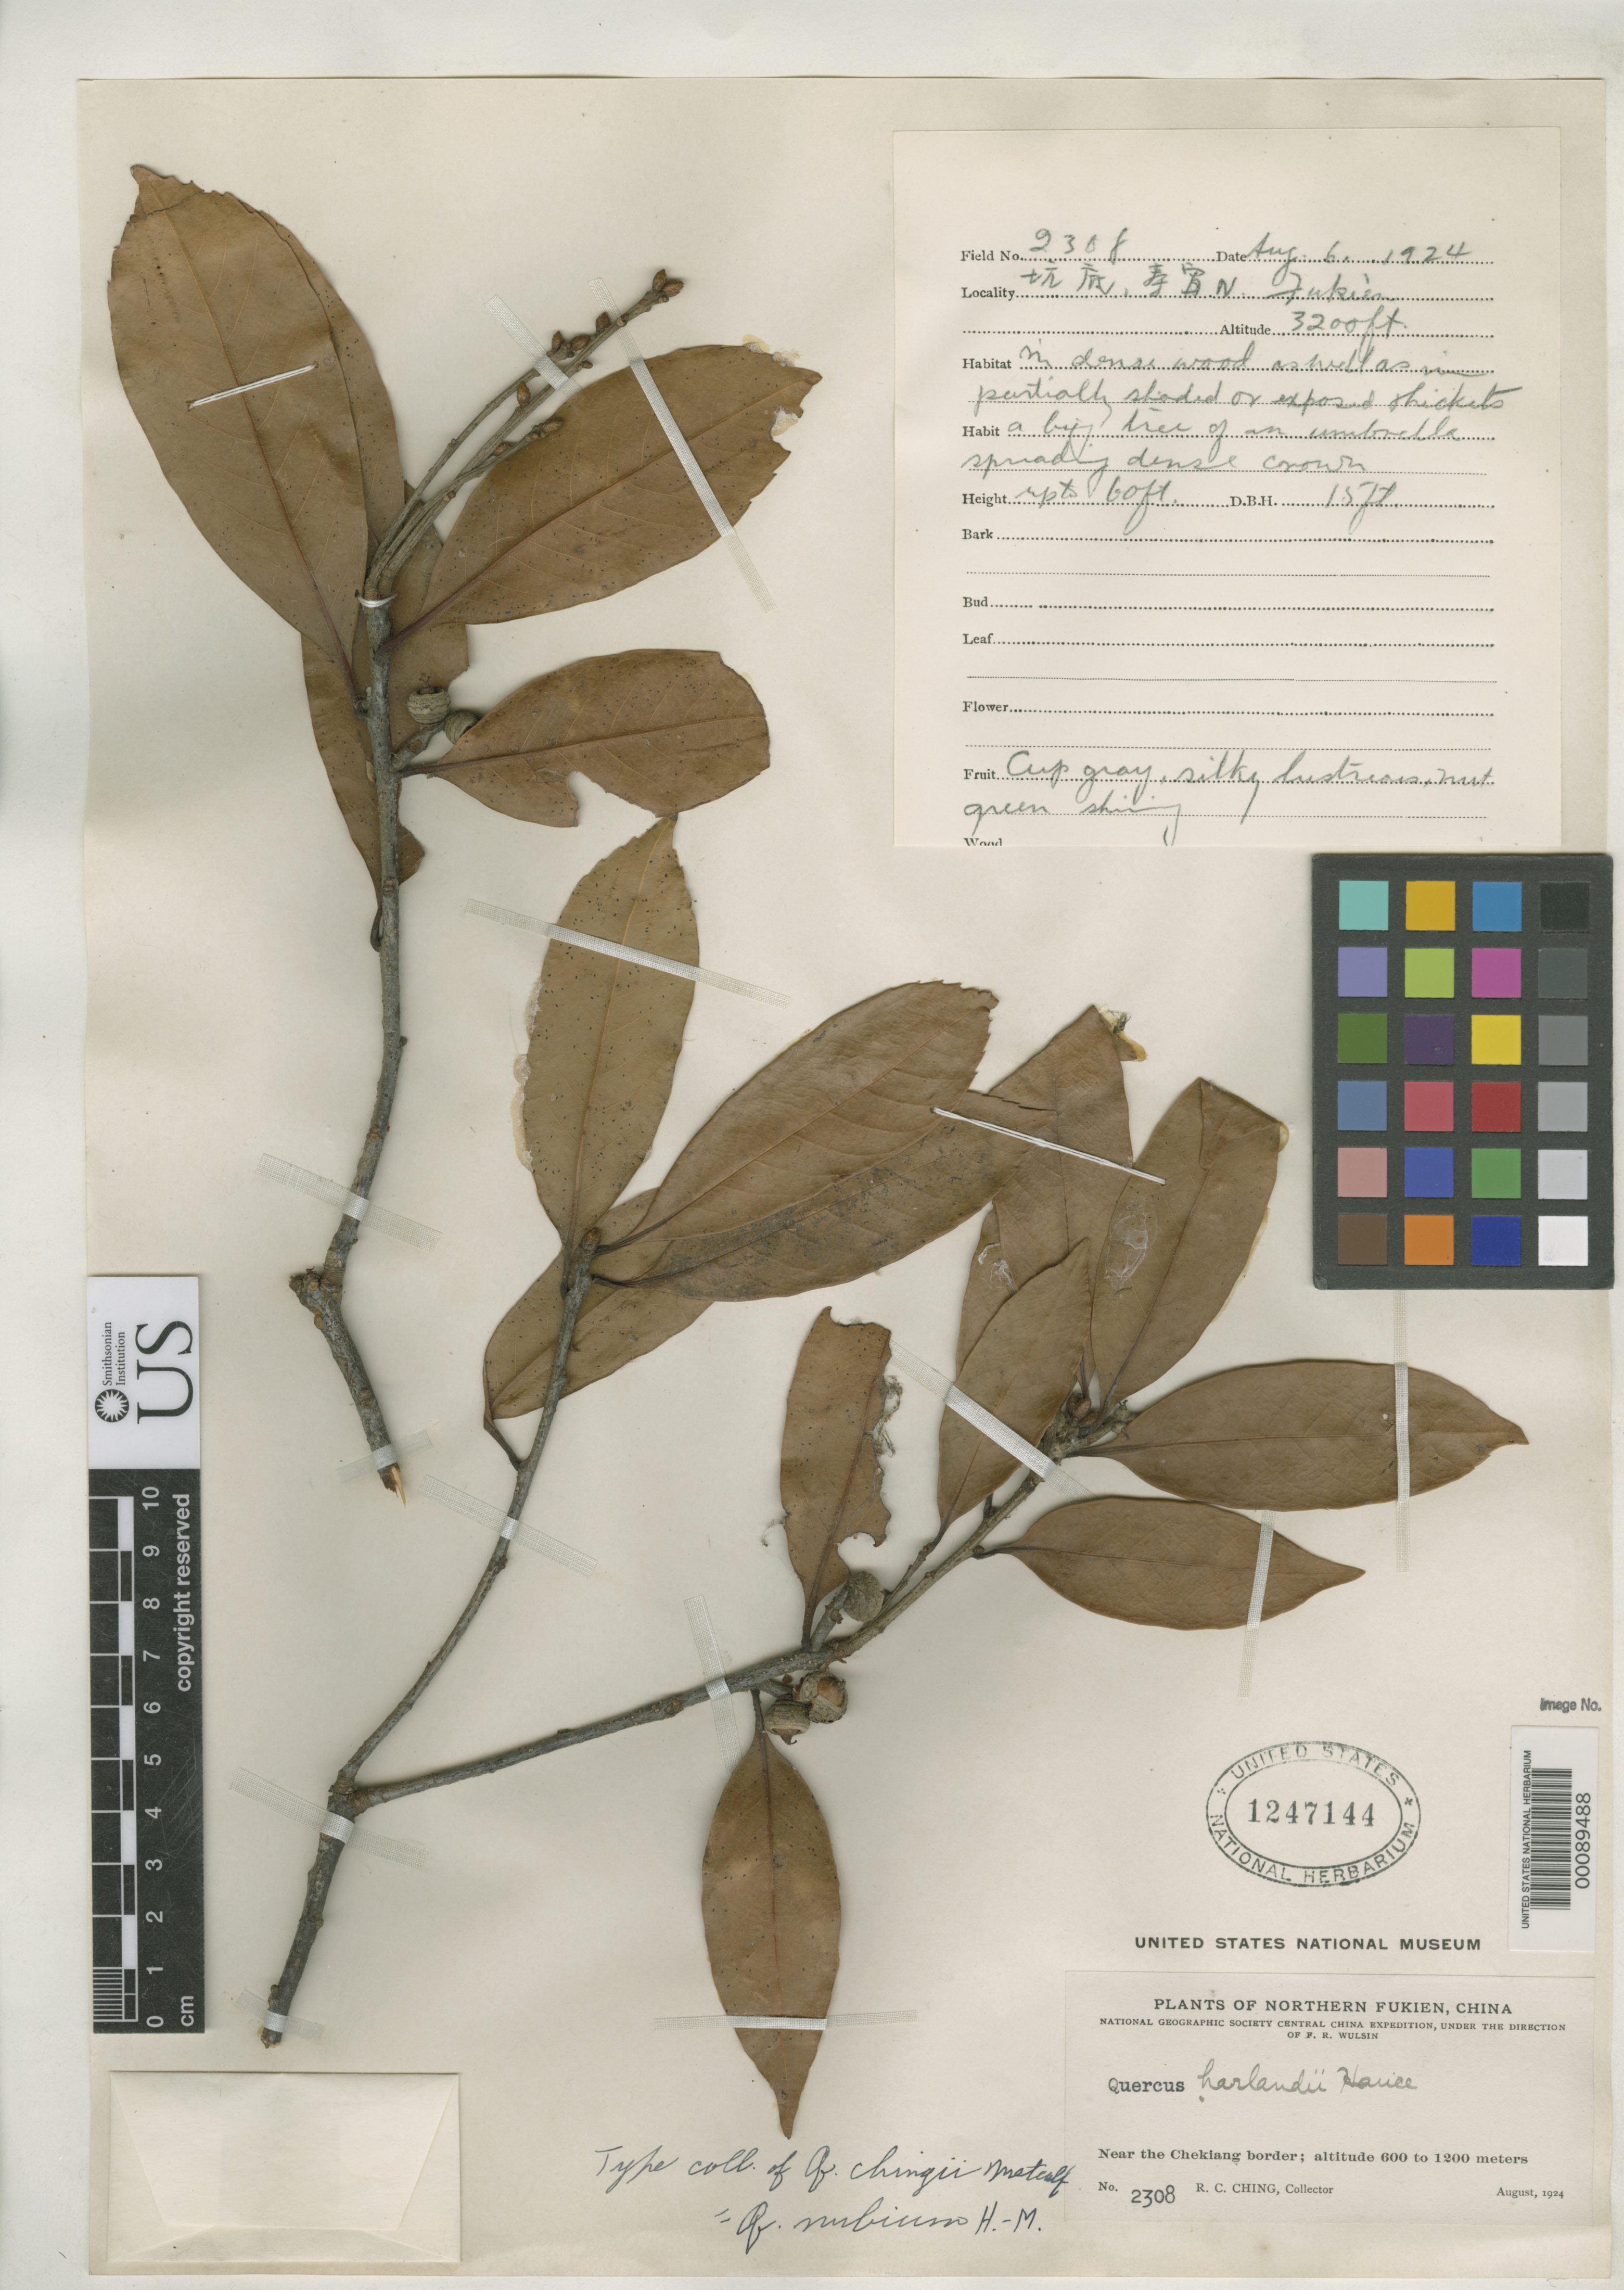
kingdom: Plantae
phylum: Tracheophyta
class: Magnoliopsida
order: Fagales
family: Fagaceae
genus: Quercus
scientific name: Quercus chingii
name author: F.P. Metcalf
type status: Isosyntype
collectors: R. C. Ching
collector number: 2308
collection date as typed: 07 Aug 1924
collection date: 1924-08-07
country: China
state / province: Fujian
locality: Mountains near Chekiang border.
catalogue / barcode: US 1247144